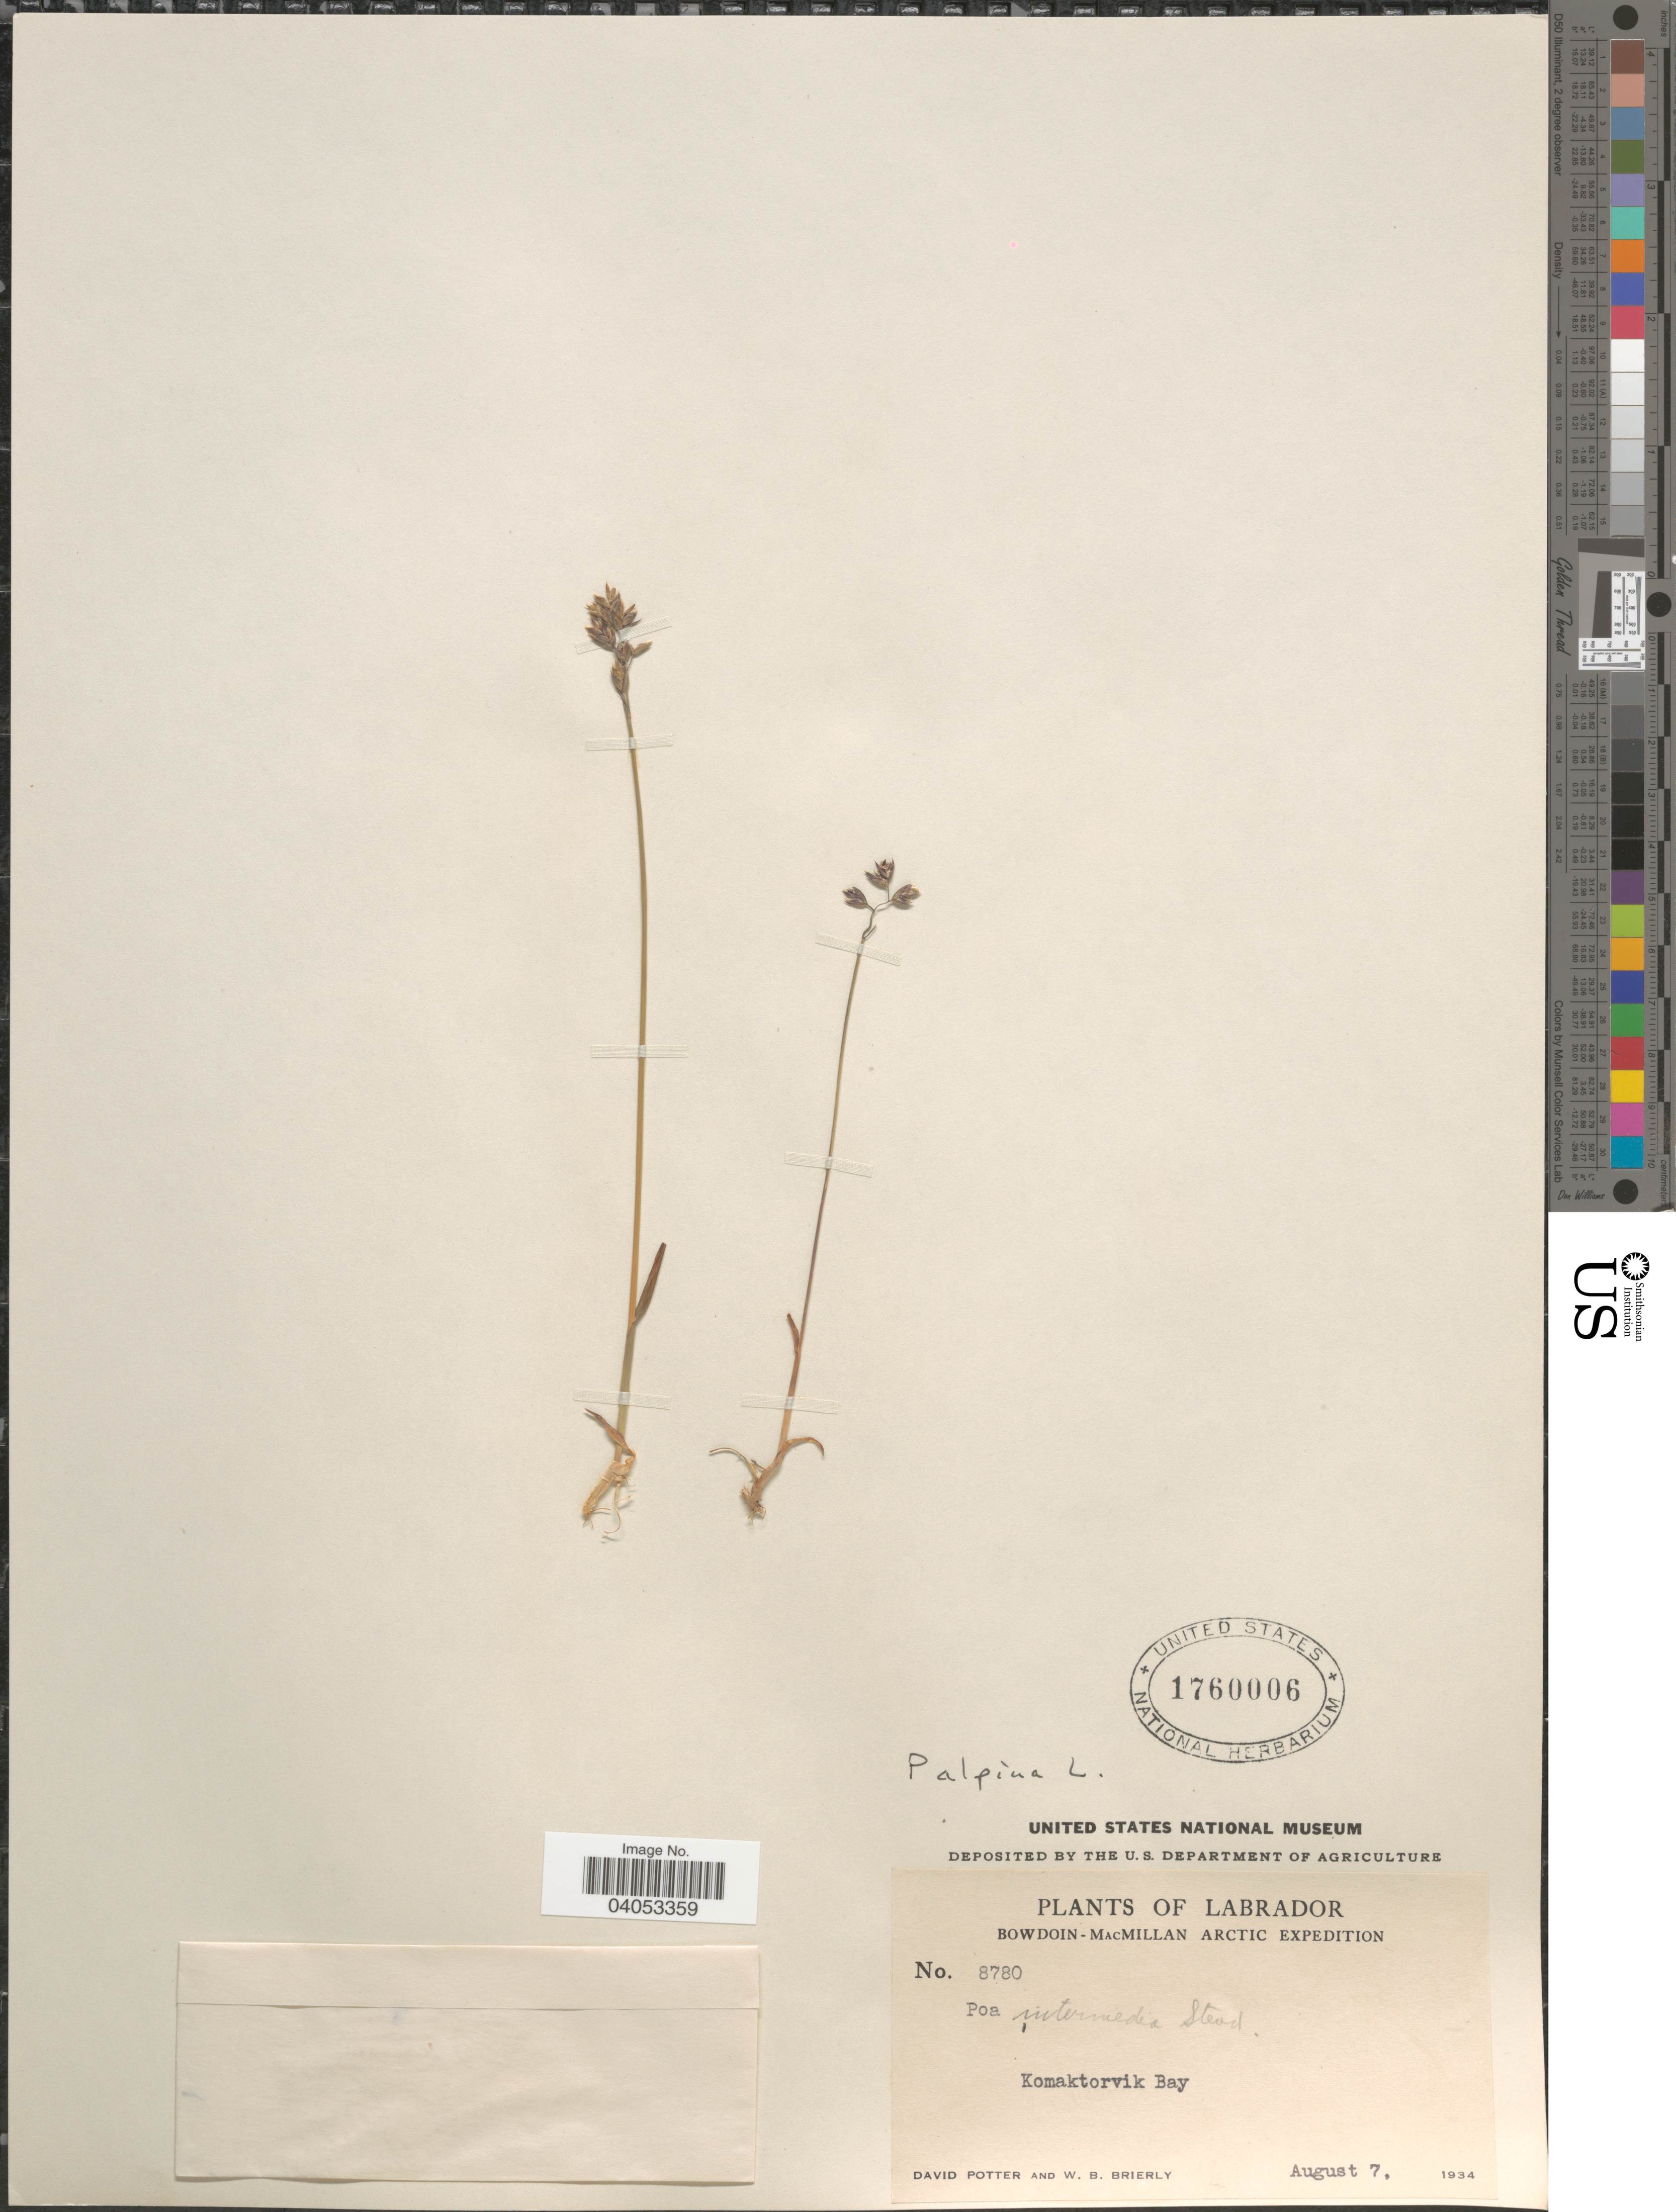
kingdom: Plantae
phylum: Tracheophyta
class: Liliopsida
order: Poales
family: Poaceae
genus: Poa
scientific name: Poa alpina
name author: L.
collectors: D. Potter & W. Brierly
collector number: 8780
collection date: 1934-08-07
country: Canada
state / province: Newfoundland and Labrador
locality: Labrador. Komaktorvik Bay.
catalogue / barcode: US 1760006